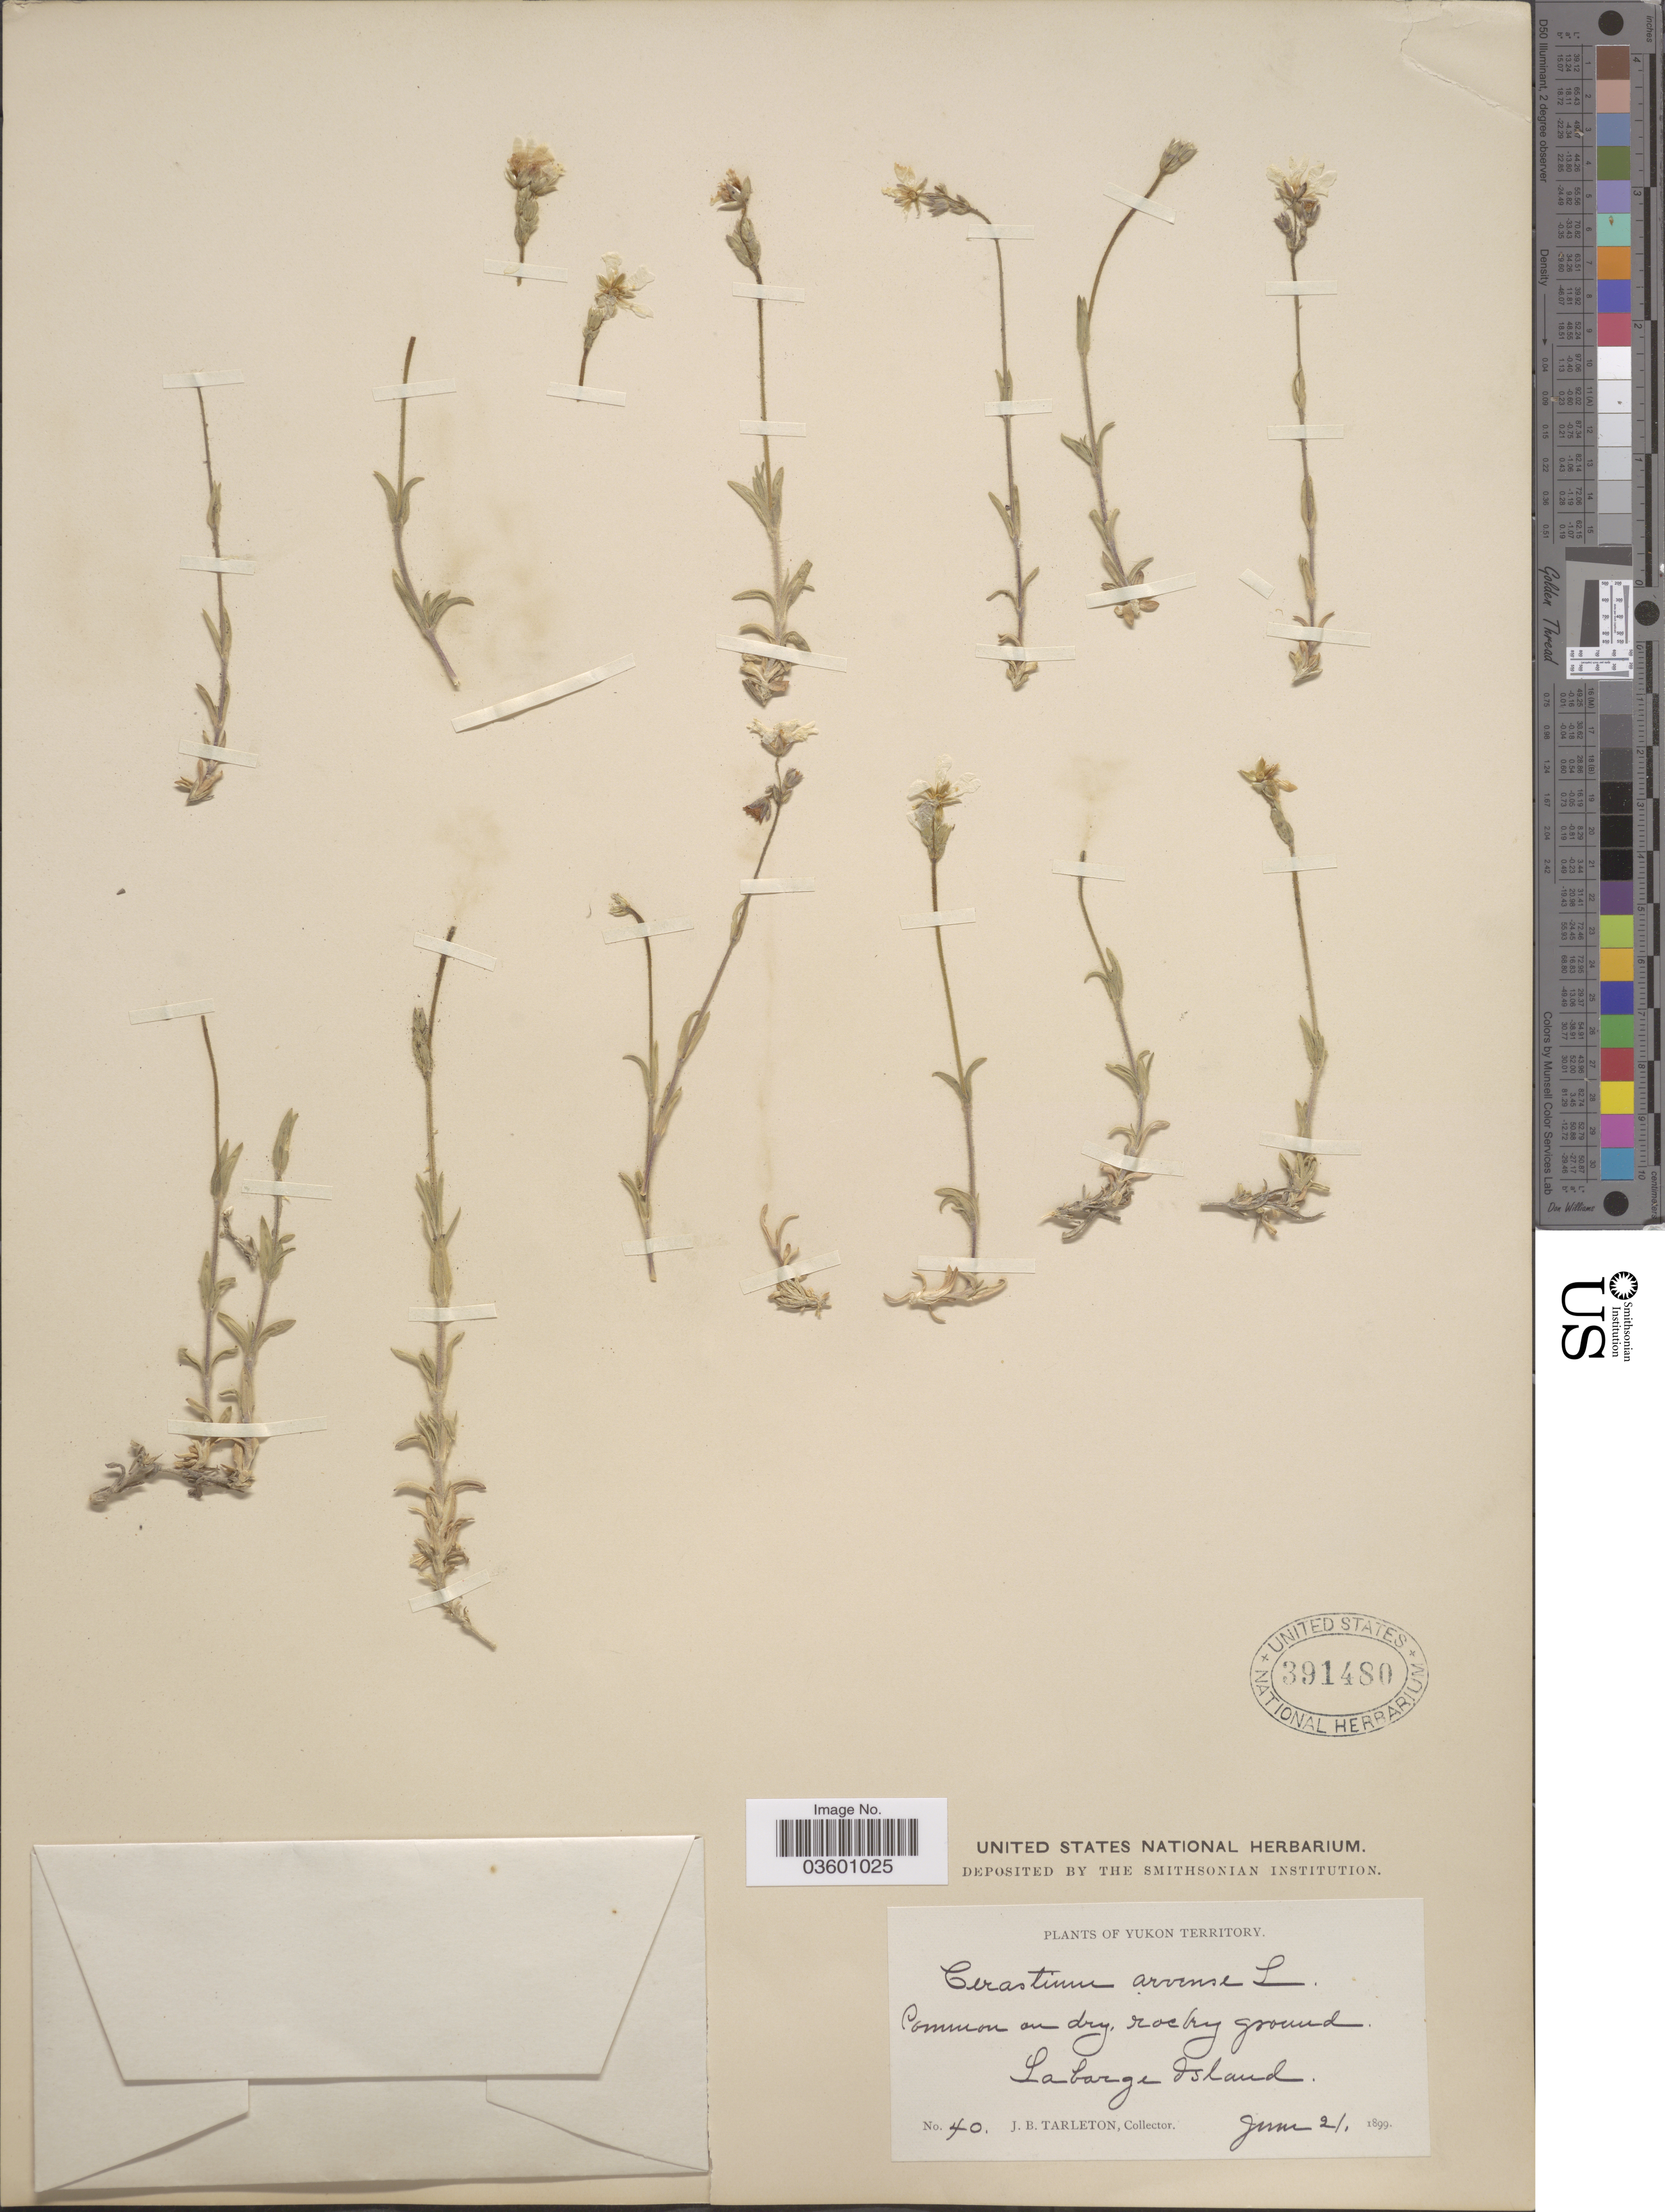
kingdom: Plantae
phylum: Tracheophyta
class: Magnoliopsida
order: Caryophyllales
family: Caryophyllaceae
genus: Cerastium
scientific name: Cerastium arvense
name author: L.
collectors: J. Tarleton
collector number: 40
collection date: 1899-06-21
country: Canada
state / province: Yukon Territory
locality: Labarge Island.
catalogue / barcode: US 391480